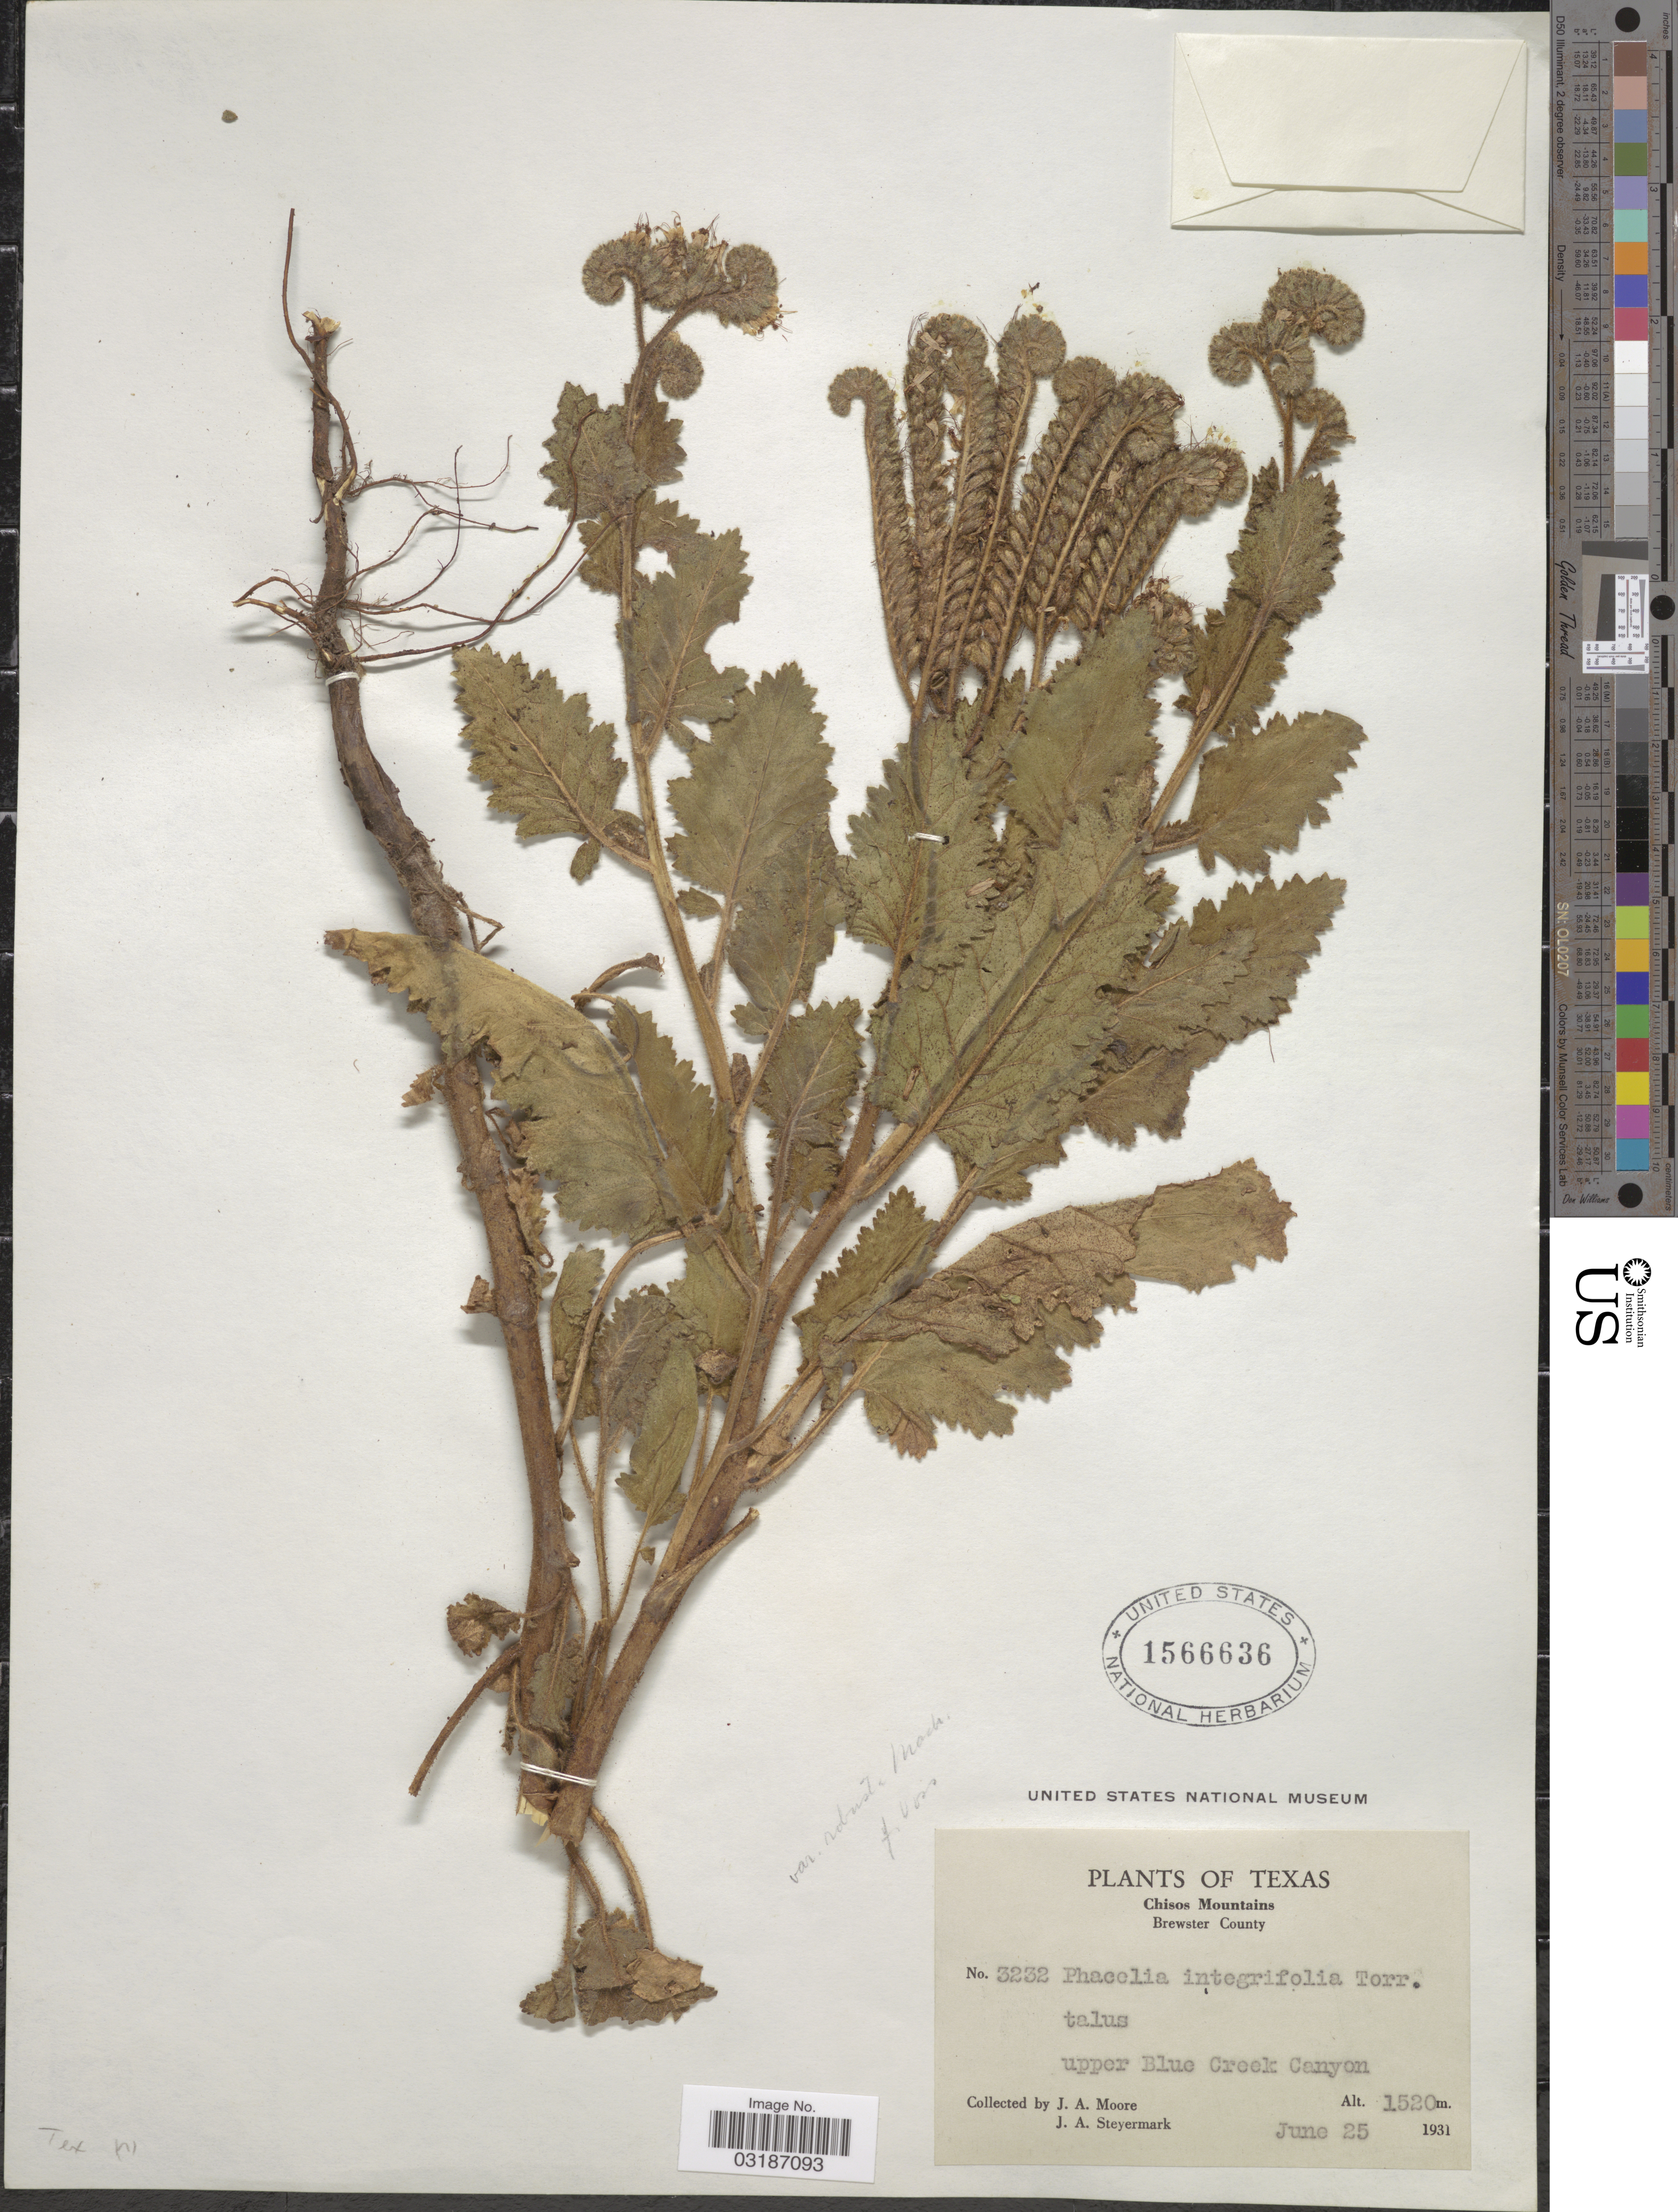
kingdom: Plantae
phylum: Tracheophyta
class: Magnoliopsida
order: Boraginales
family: Hydrophyllaceae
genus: Phacelia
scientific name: Phacelia integrifolia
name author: Torr.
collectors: J. A. Moore & J. Steyermark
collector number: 3232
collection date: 1931-06-25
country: United States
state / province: Texas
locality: Chisos Mountains Brewster County. Upper Blue Creek Canyon.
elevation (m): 1520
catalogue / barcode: US 1566636